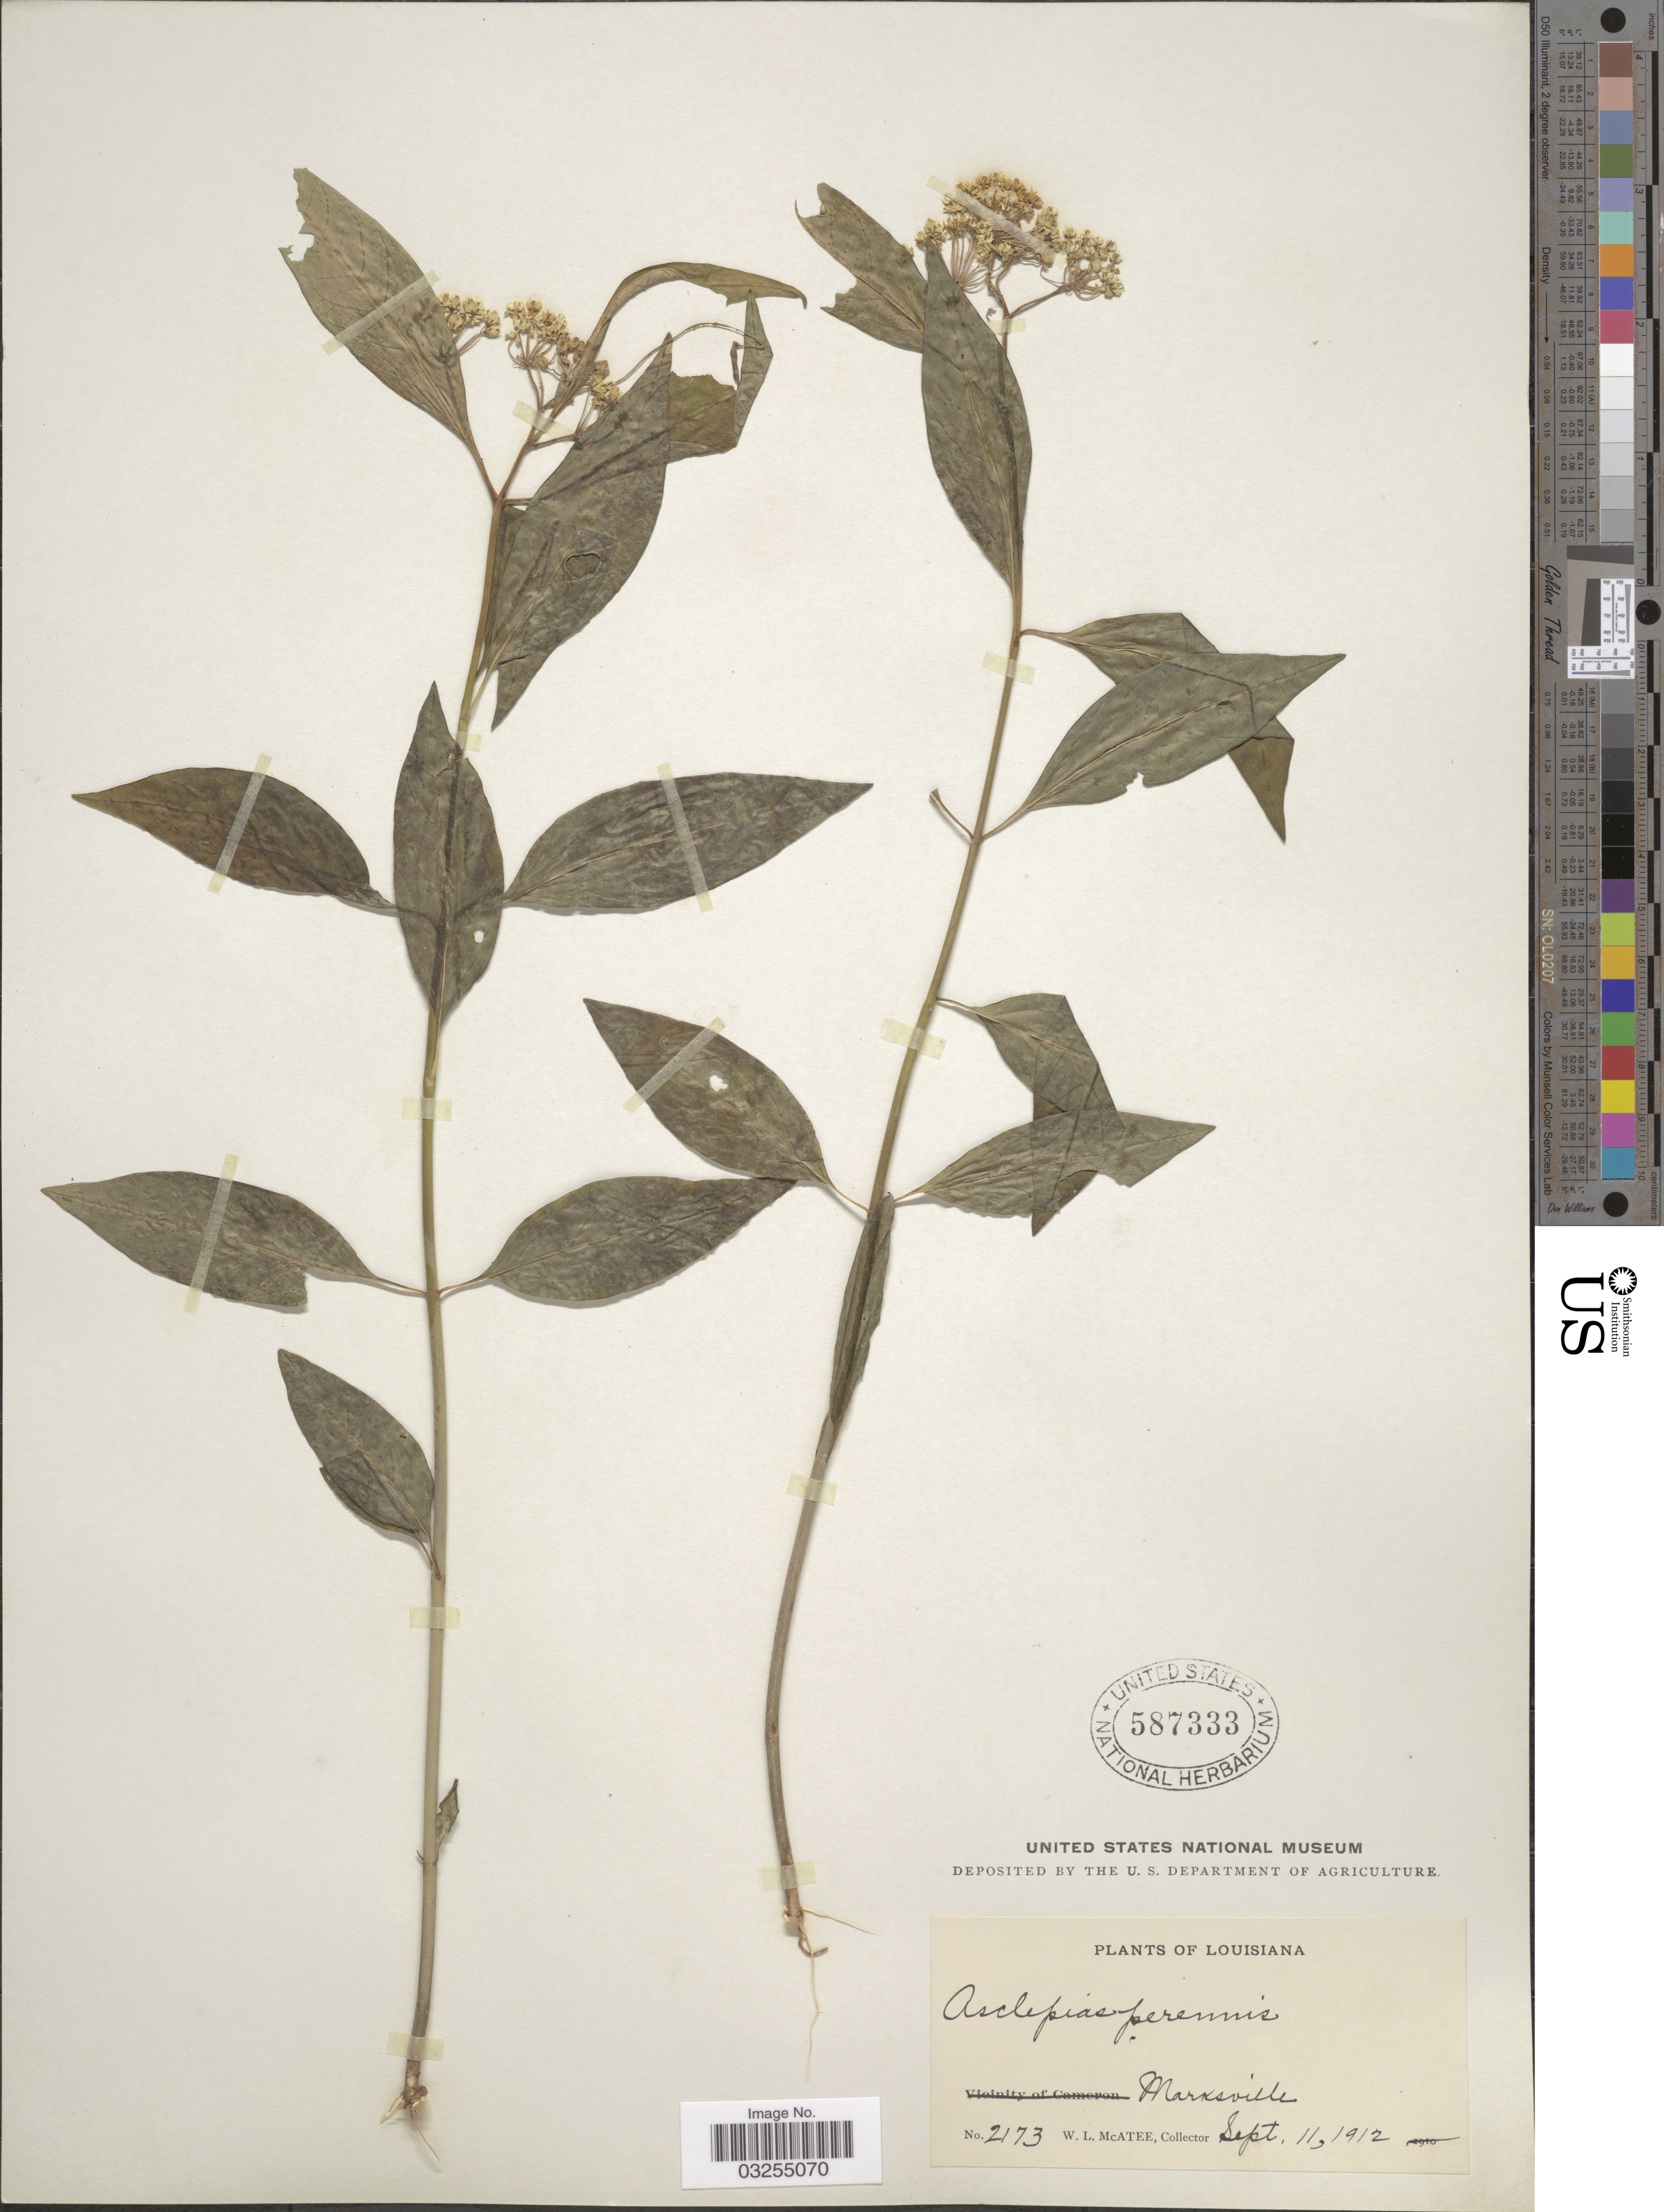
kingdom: Plantae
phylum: Tracheophyta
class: Magnoliopsida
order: Gentianales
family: Apocynaceae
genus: Asclepias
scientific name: Asclepias perennis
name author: Walter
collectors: W. McAtee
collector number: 2173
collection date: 1912-09-11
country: United States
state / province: Louisiana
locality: Marksville.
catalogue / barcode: US 587333